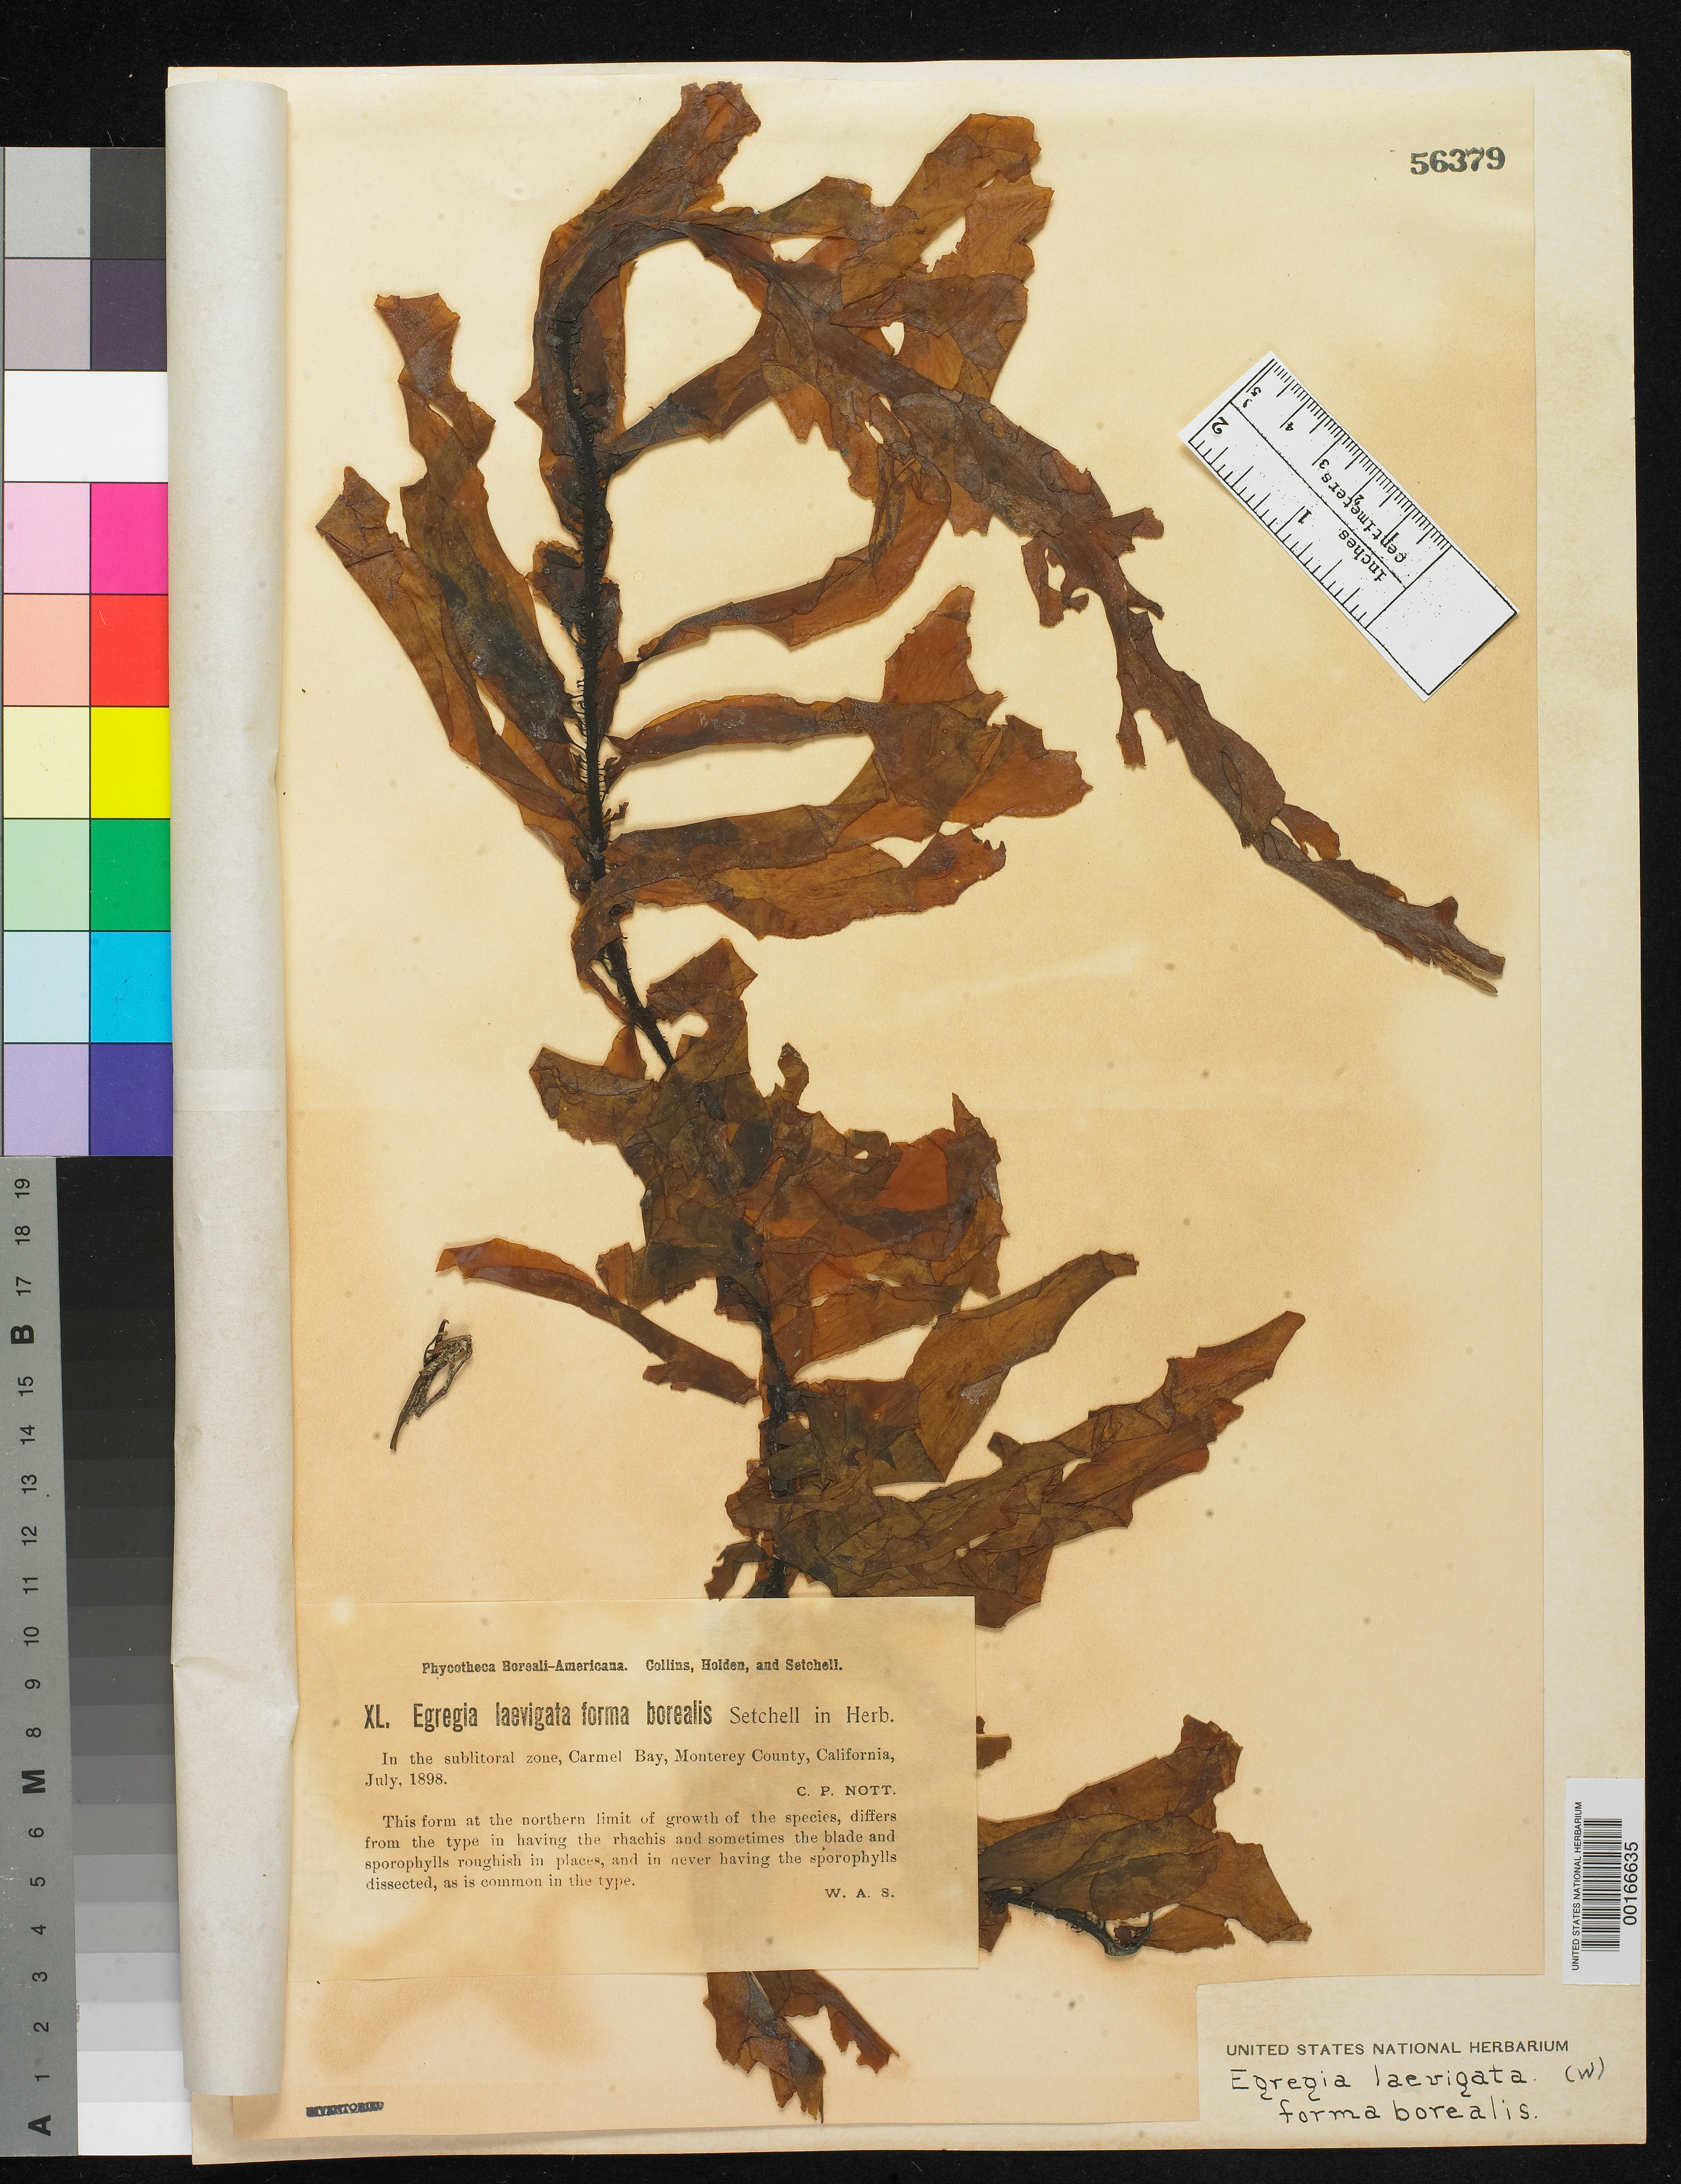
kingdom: Chromista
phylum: Ochrophyta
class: Phaeophyceae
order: Laminariales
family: Lessoniaceae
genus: Egregia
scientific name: Egregia laevigata f. borealis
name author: Setch. in Collins et al.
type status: Isotype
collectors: C. Nott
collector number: PB-A XL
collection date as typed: Jul 1898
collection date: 1898-07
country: United States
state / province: California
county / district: Monterey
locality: Carmel Bay.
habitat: In sublittoral zone.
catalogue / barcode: US 56379